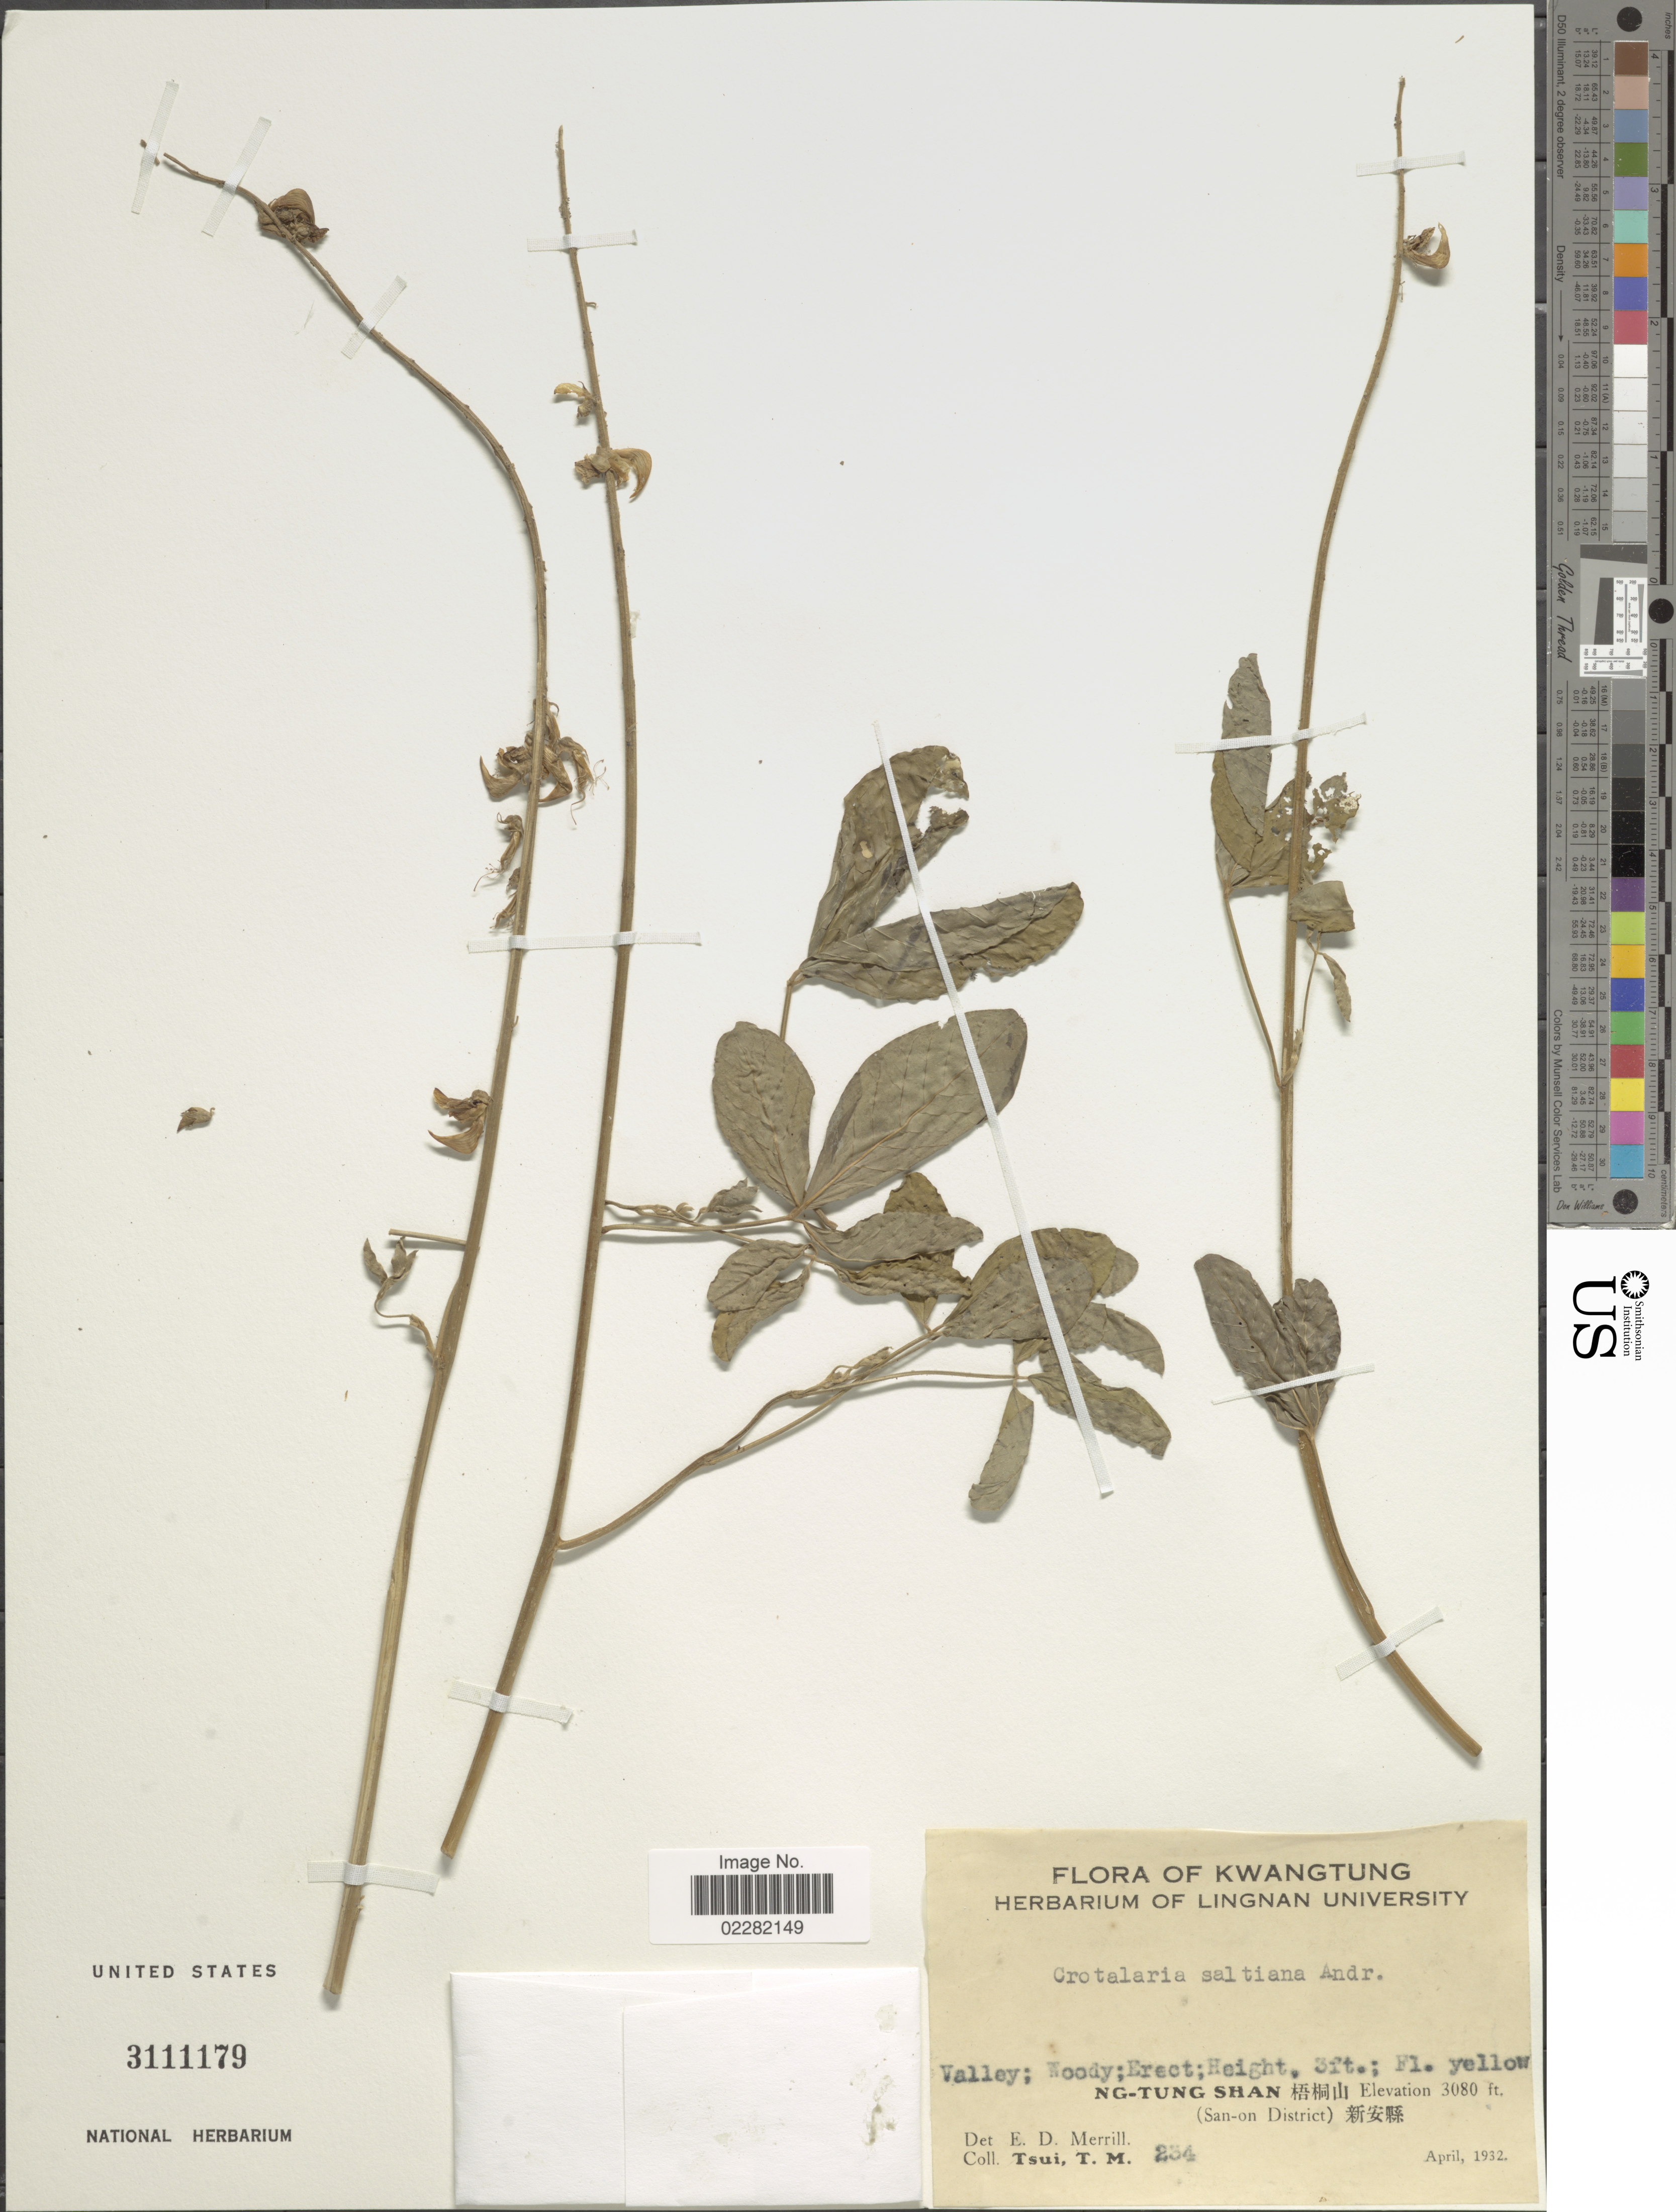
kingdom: Plantae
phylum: Tracheophyta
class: Magnoliopsida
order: Fabales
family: Fabaceae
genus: Crotalaria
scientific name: Crotalaria saltiana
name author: Andrews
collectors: T. Tsui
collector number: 234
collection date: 1932-04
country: China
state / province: Guangdong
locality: Kwangtung. Valley NG-Tung-Shan (San-On District)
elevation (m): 939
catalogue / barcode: US 3111179